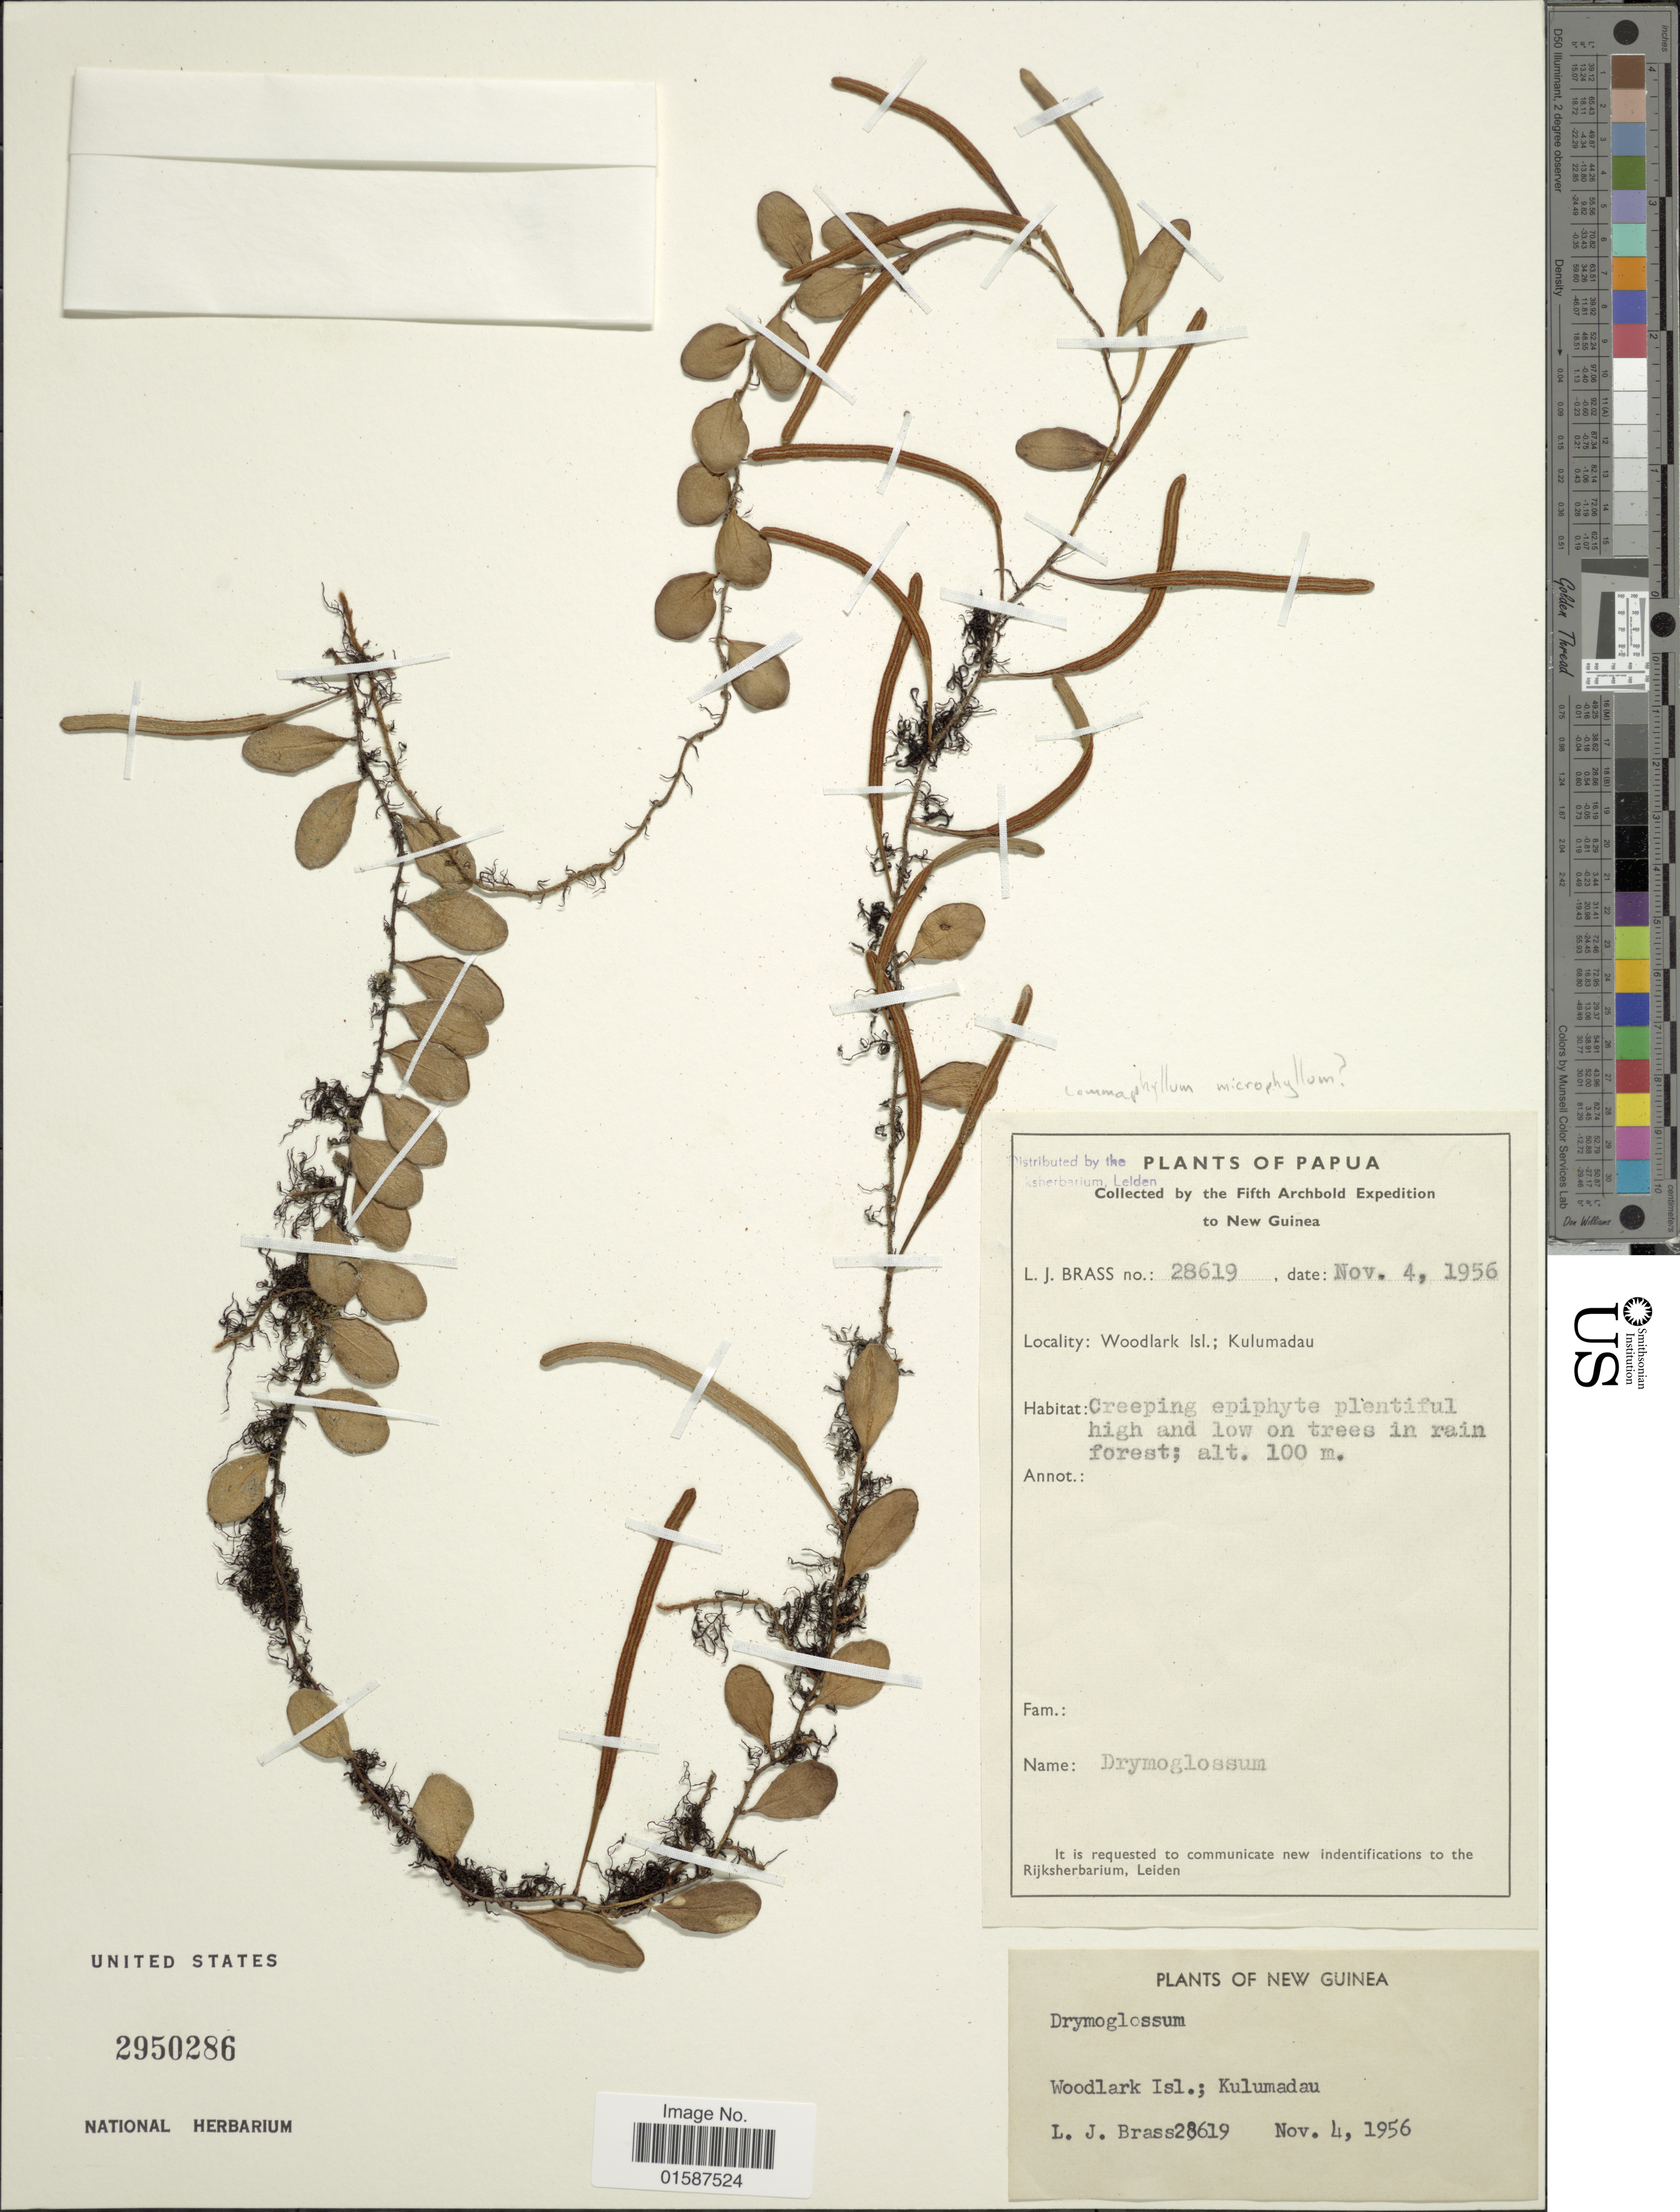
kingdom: Plantae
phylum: Tracheophyta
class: Polypodiopsida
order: Polypodiales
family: Polypodiaceae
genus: Lemmaphyllum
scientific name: Lemmaphyllum microphyllum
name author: C. Presl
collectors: L. J. Brass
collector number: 28619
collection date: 1956-11-04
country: Papua New Guinea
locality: Woodlark Isl.; Kulumadau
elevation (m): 100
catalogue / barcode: US 2950286